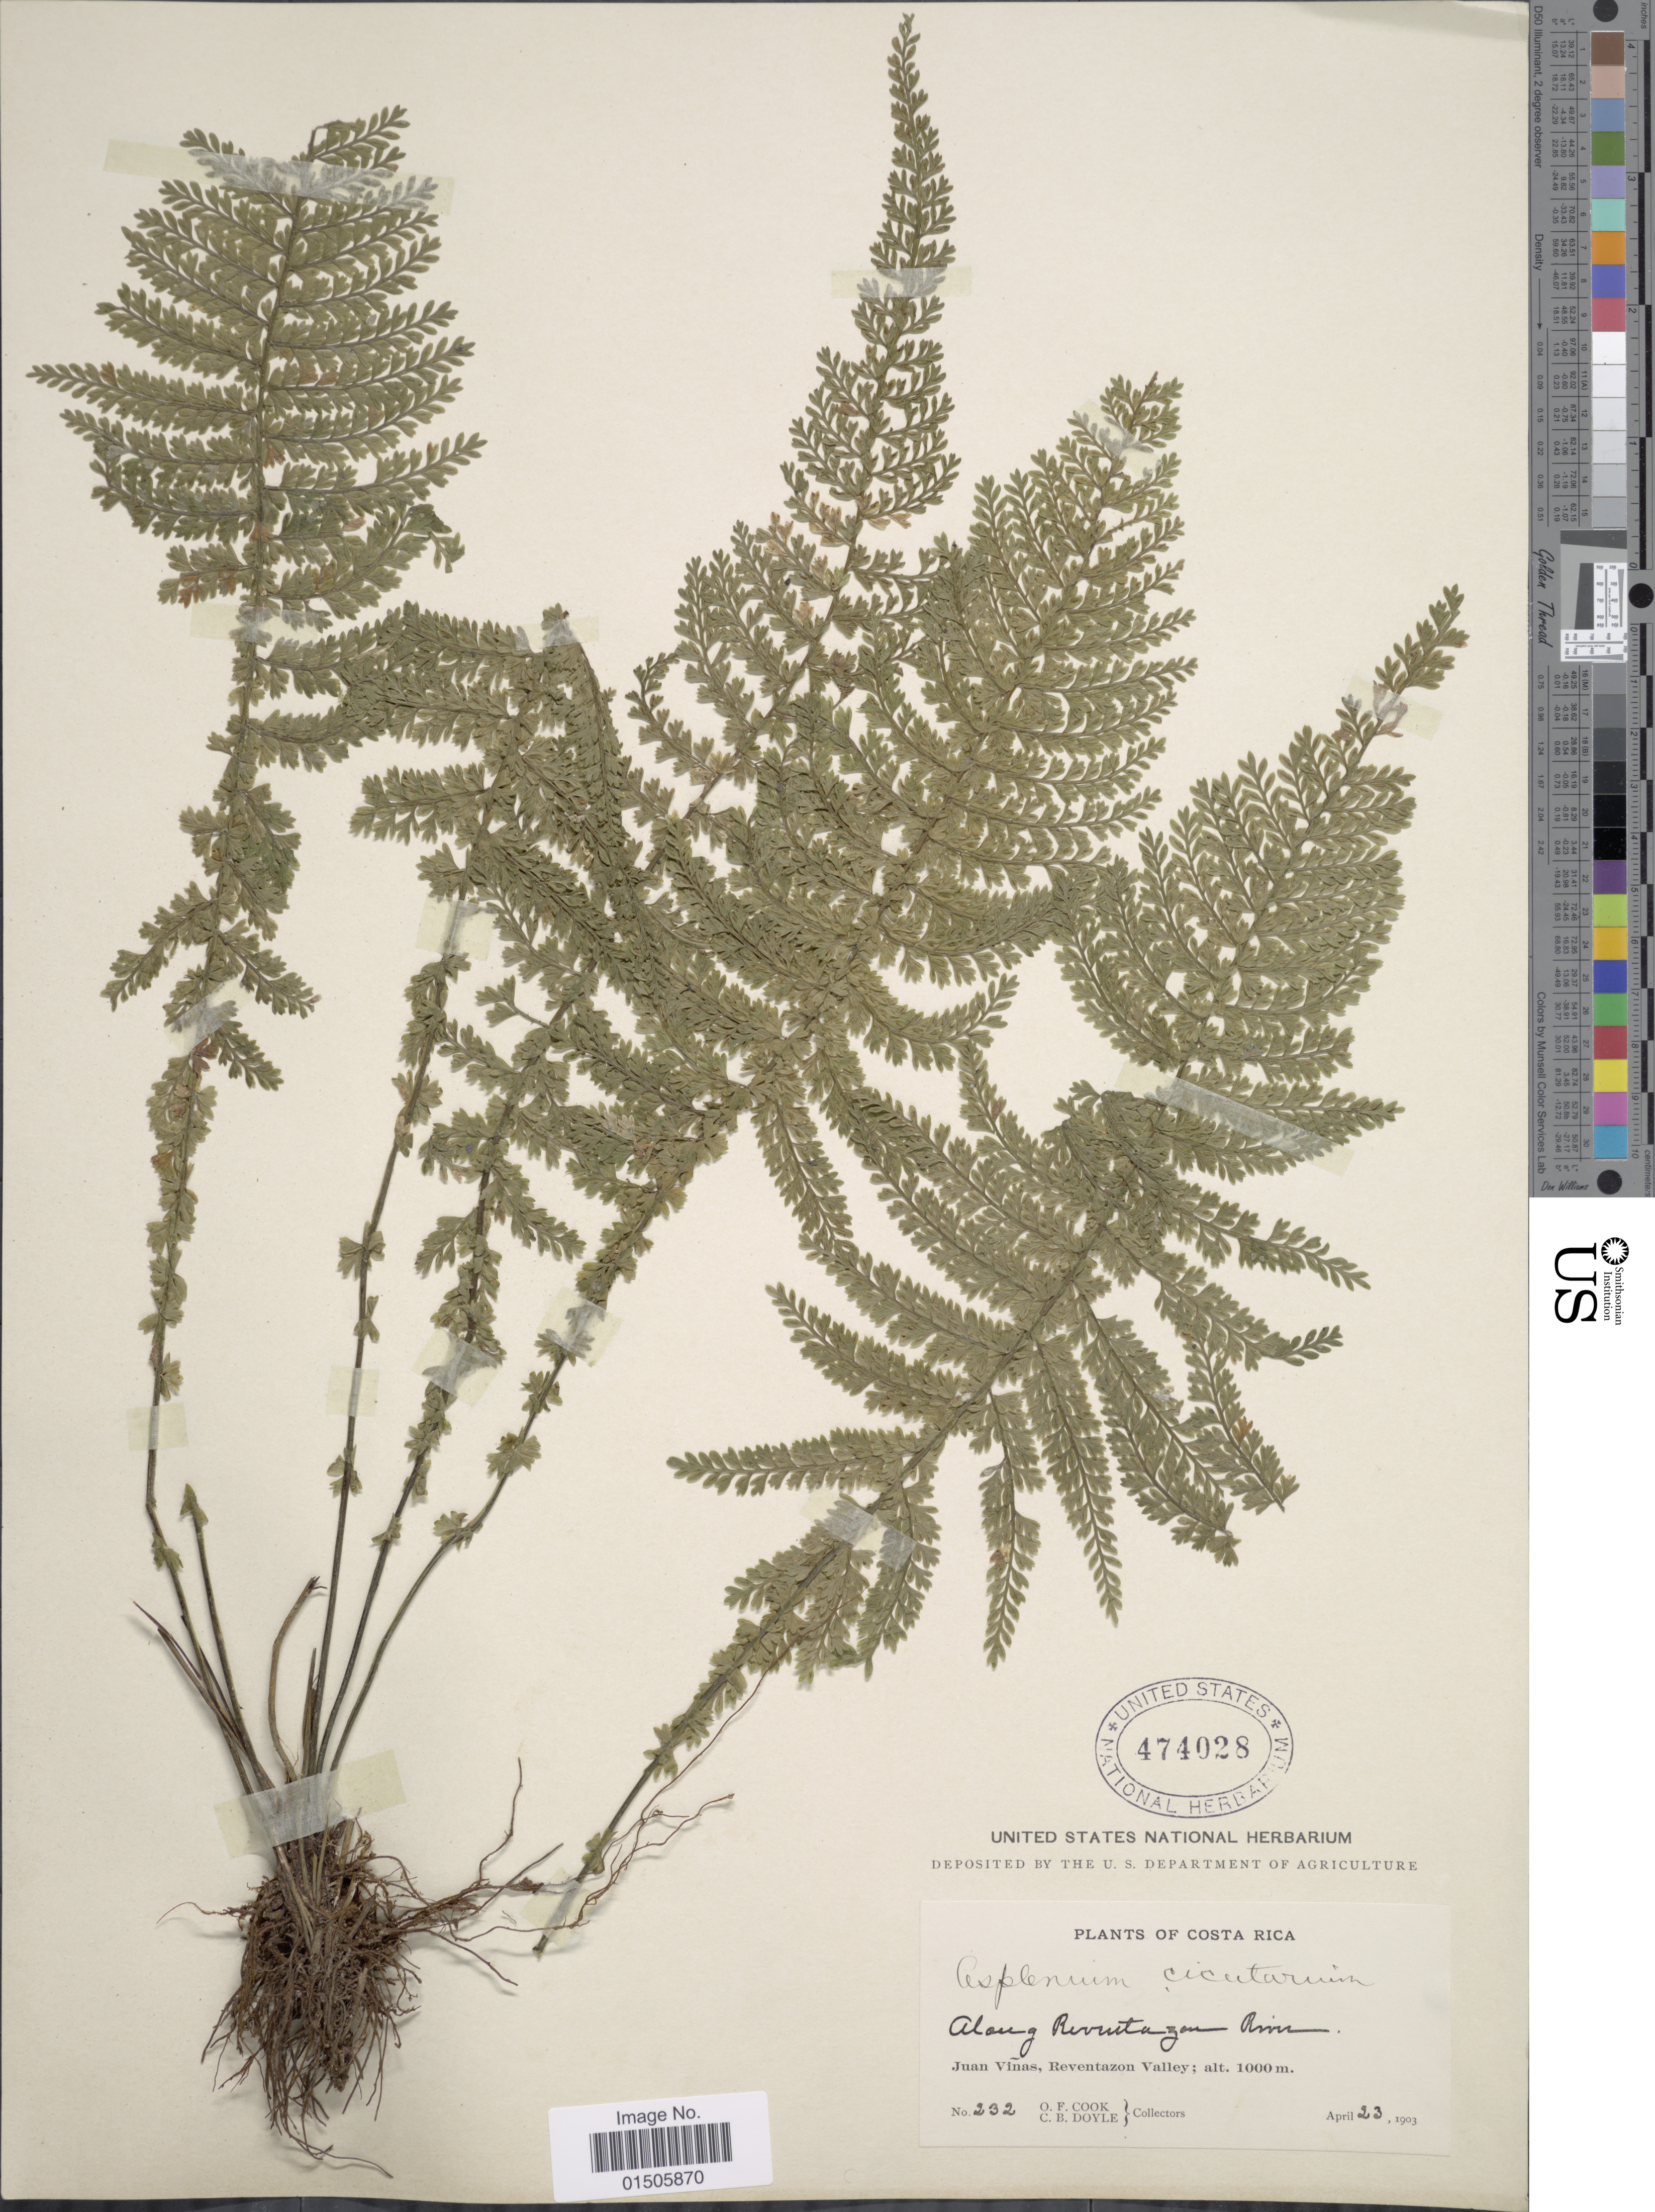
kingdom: Plantae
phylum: Tracheophyta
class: Polypodiopsida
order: Polypodiales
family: Aspleniaceae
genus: Asplenium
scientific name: Asplenium cristatum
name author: Lam.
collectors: O. F. Cook & C. Doyle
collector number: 232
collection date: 1903-04-23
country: Costa Rica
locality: Juan Vinas, Reventazon Valley. Along Reventazon River.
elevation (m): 1000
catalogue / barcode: US 474028